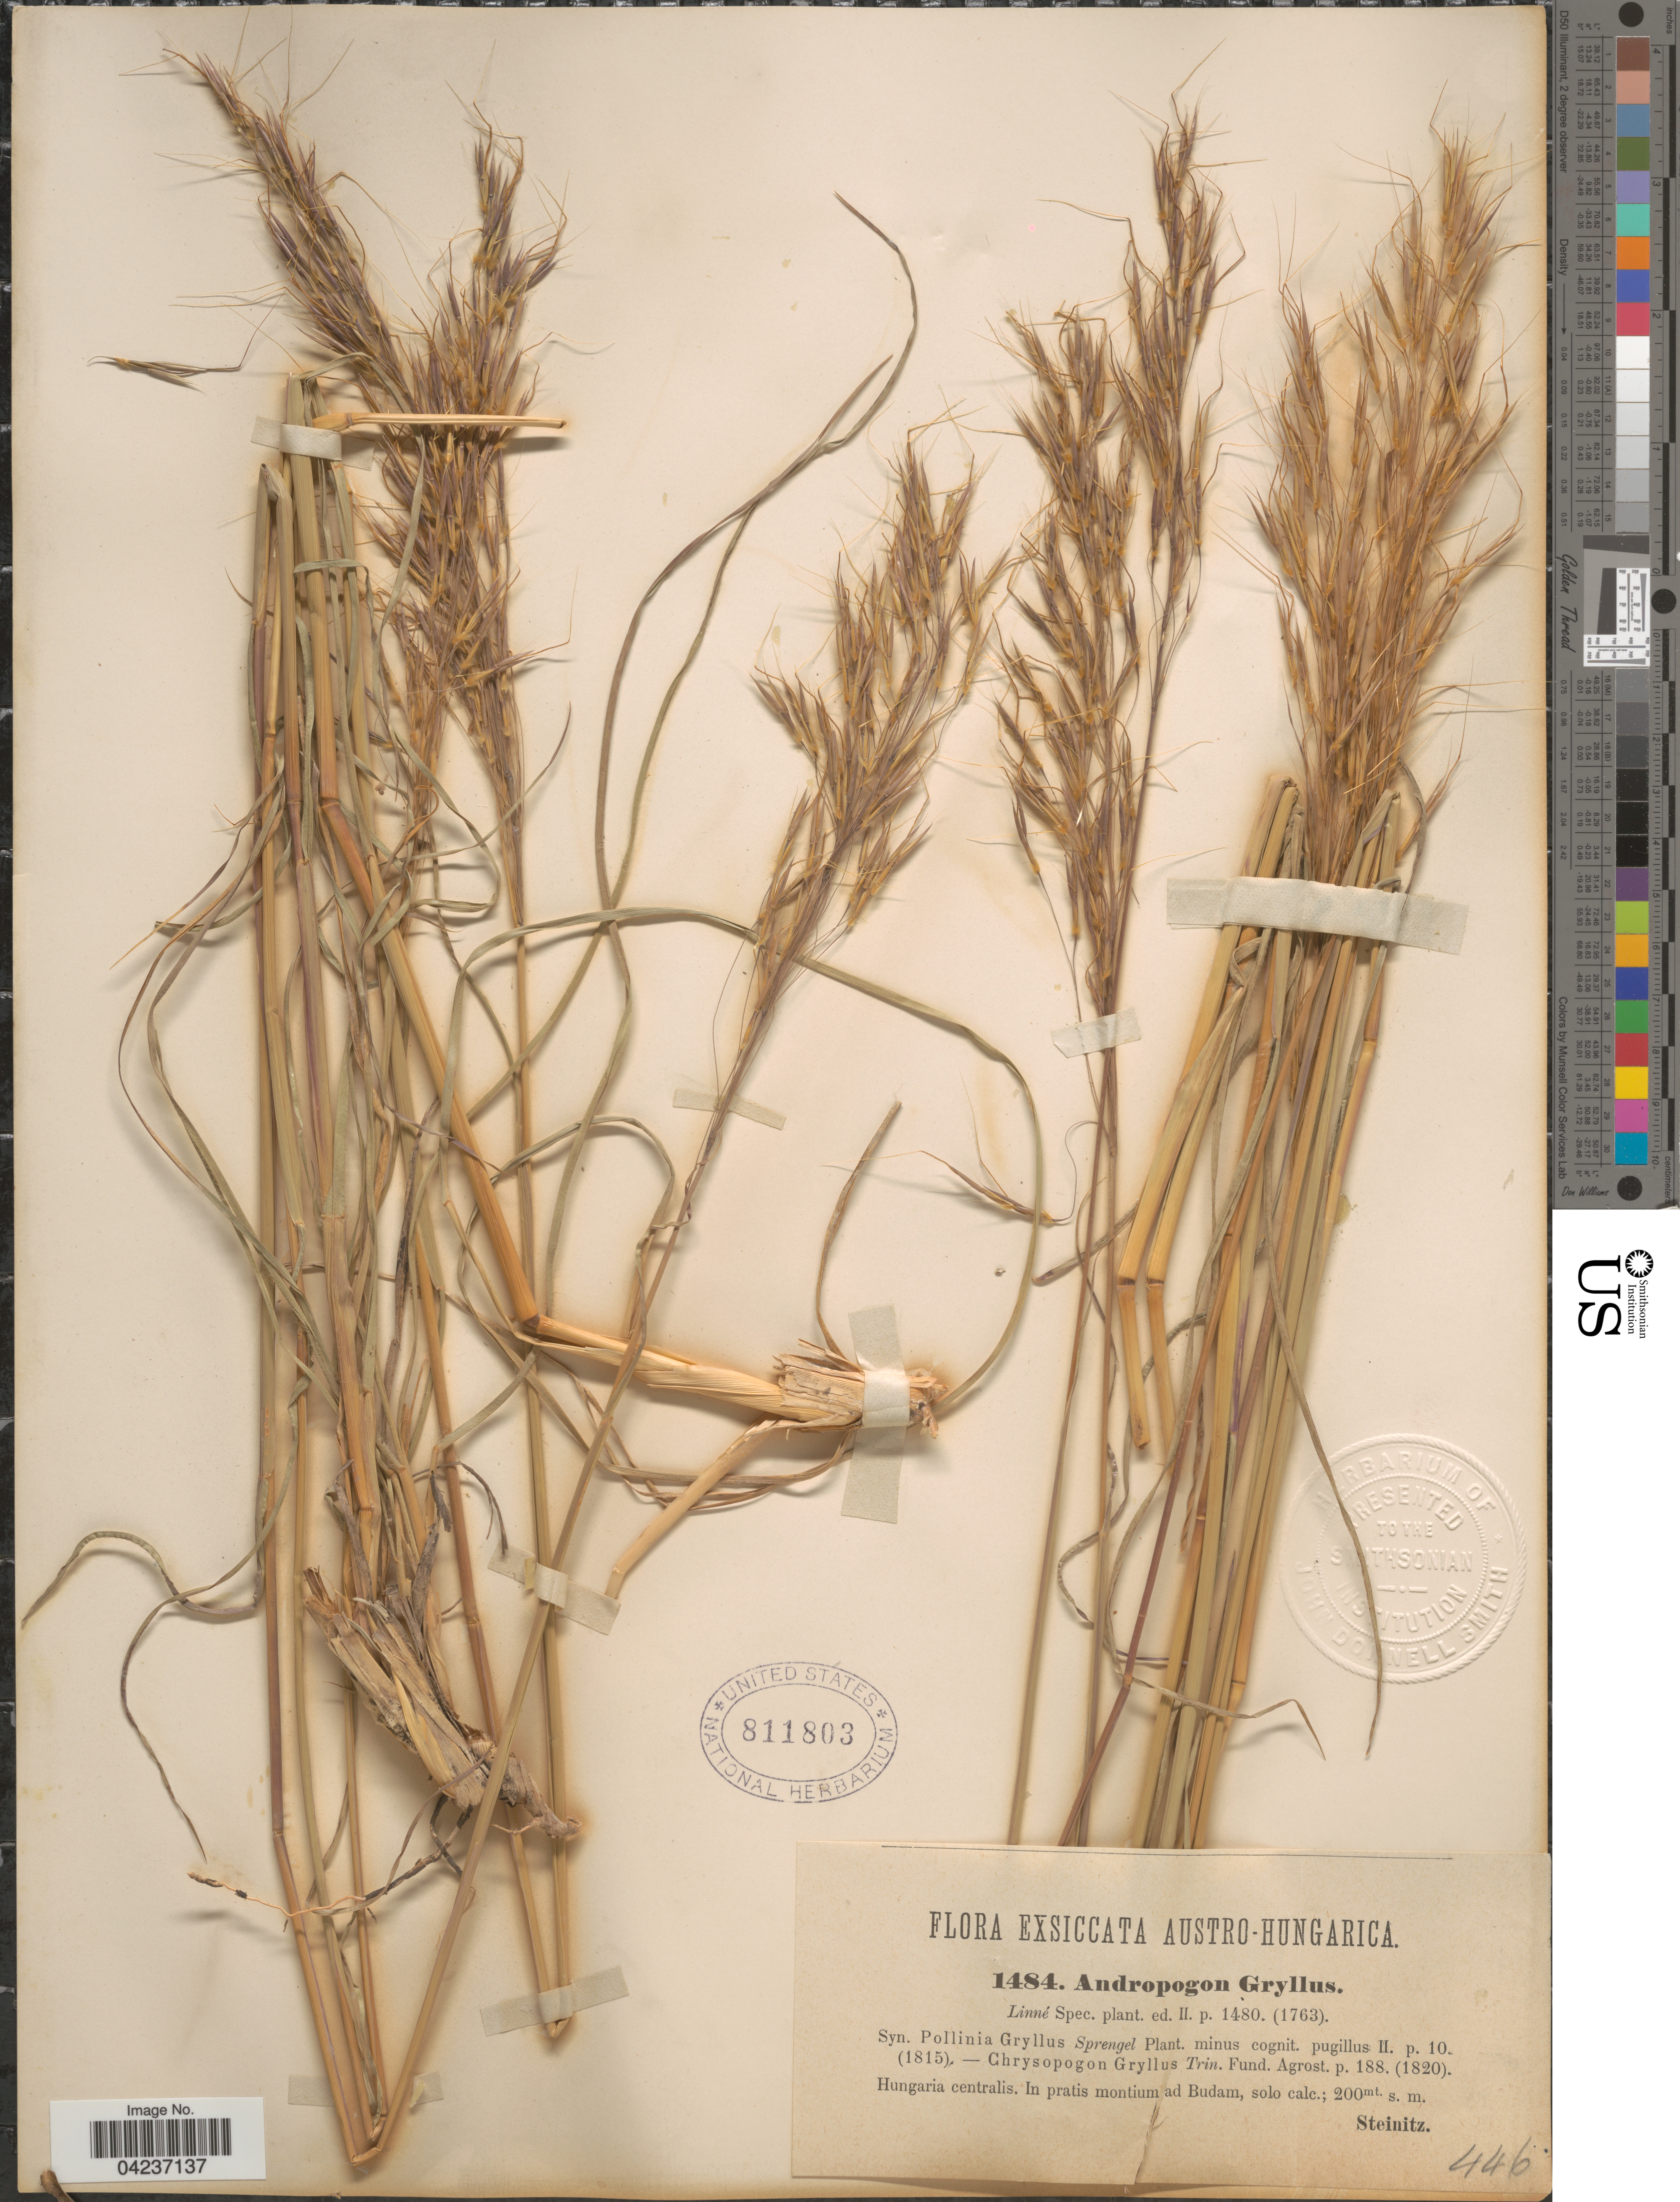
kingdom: Plantae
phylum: Tracheophyta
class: Liliopsida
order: Poales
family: Poaceae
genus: Chrysopogon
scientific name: Chrysopogon gryllus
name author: (L.) Trin.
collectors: -. Steinitz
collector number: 1484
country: Hungary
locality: Austro-Hungarica. Hungaria centralis. In pratis montium ad Budam.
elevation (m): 200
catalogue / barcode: US 811803